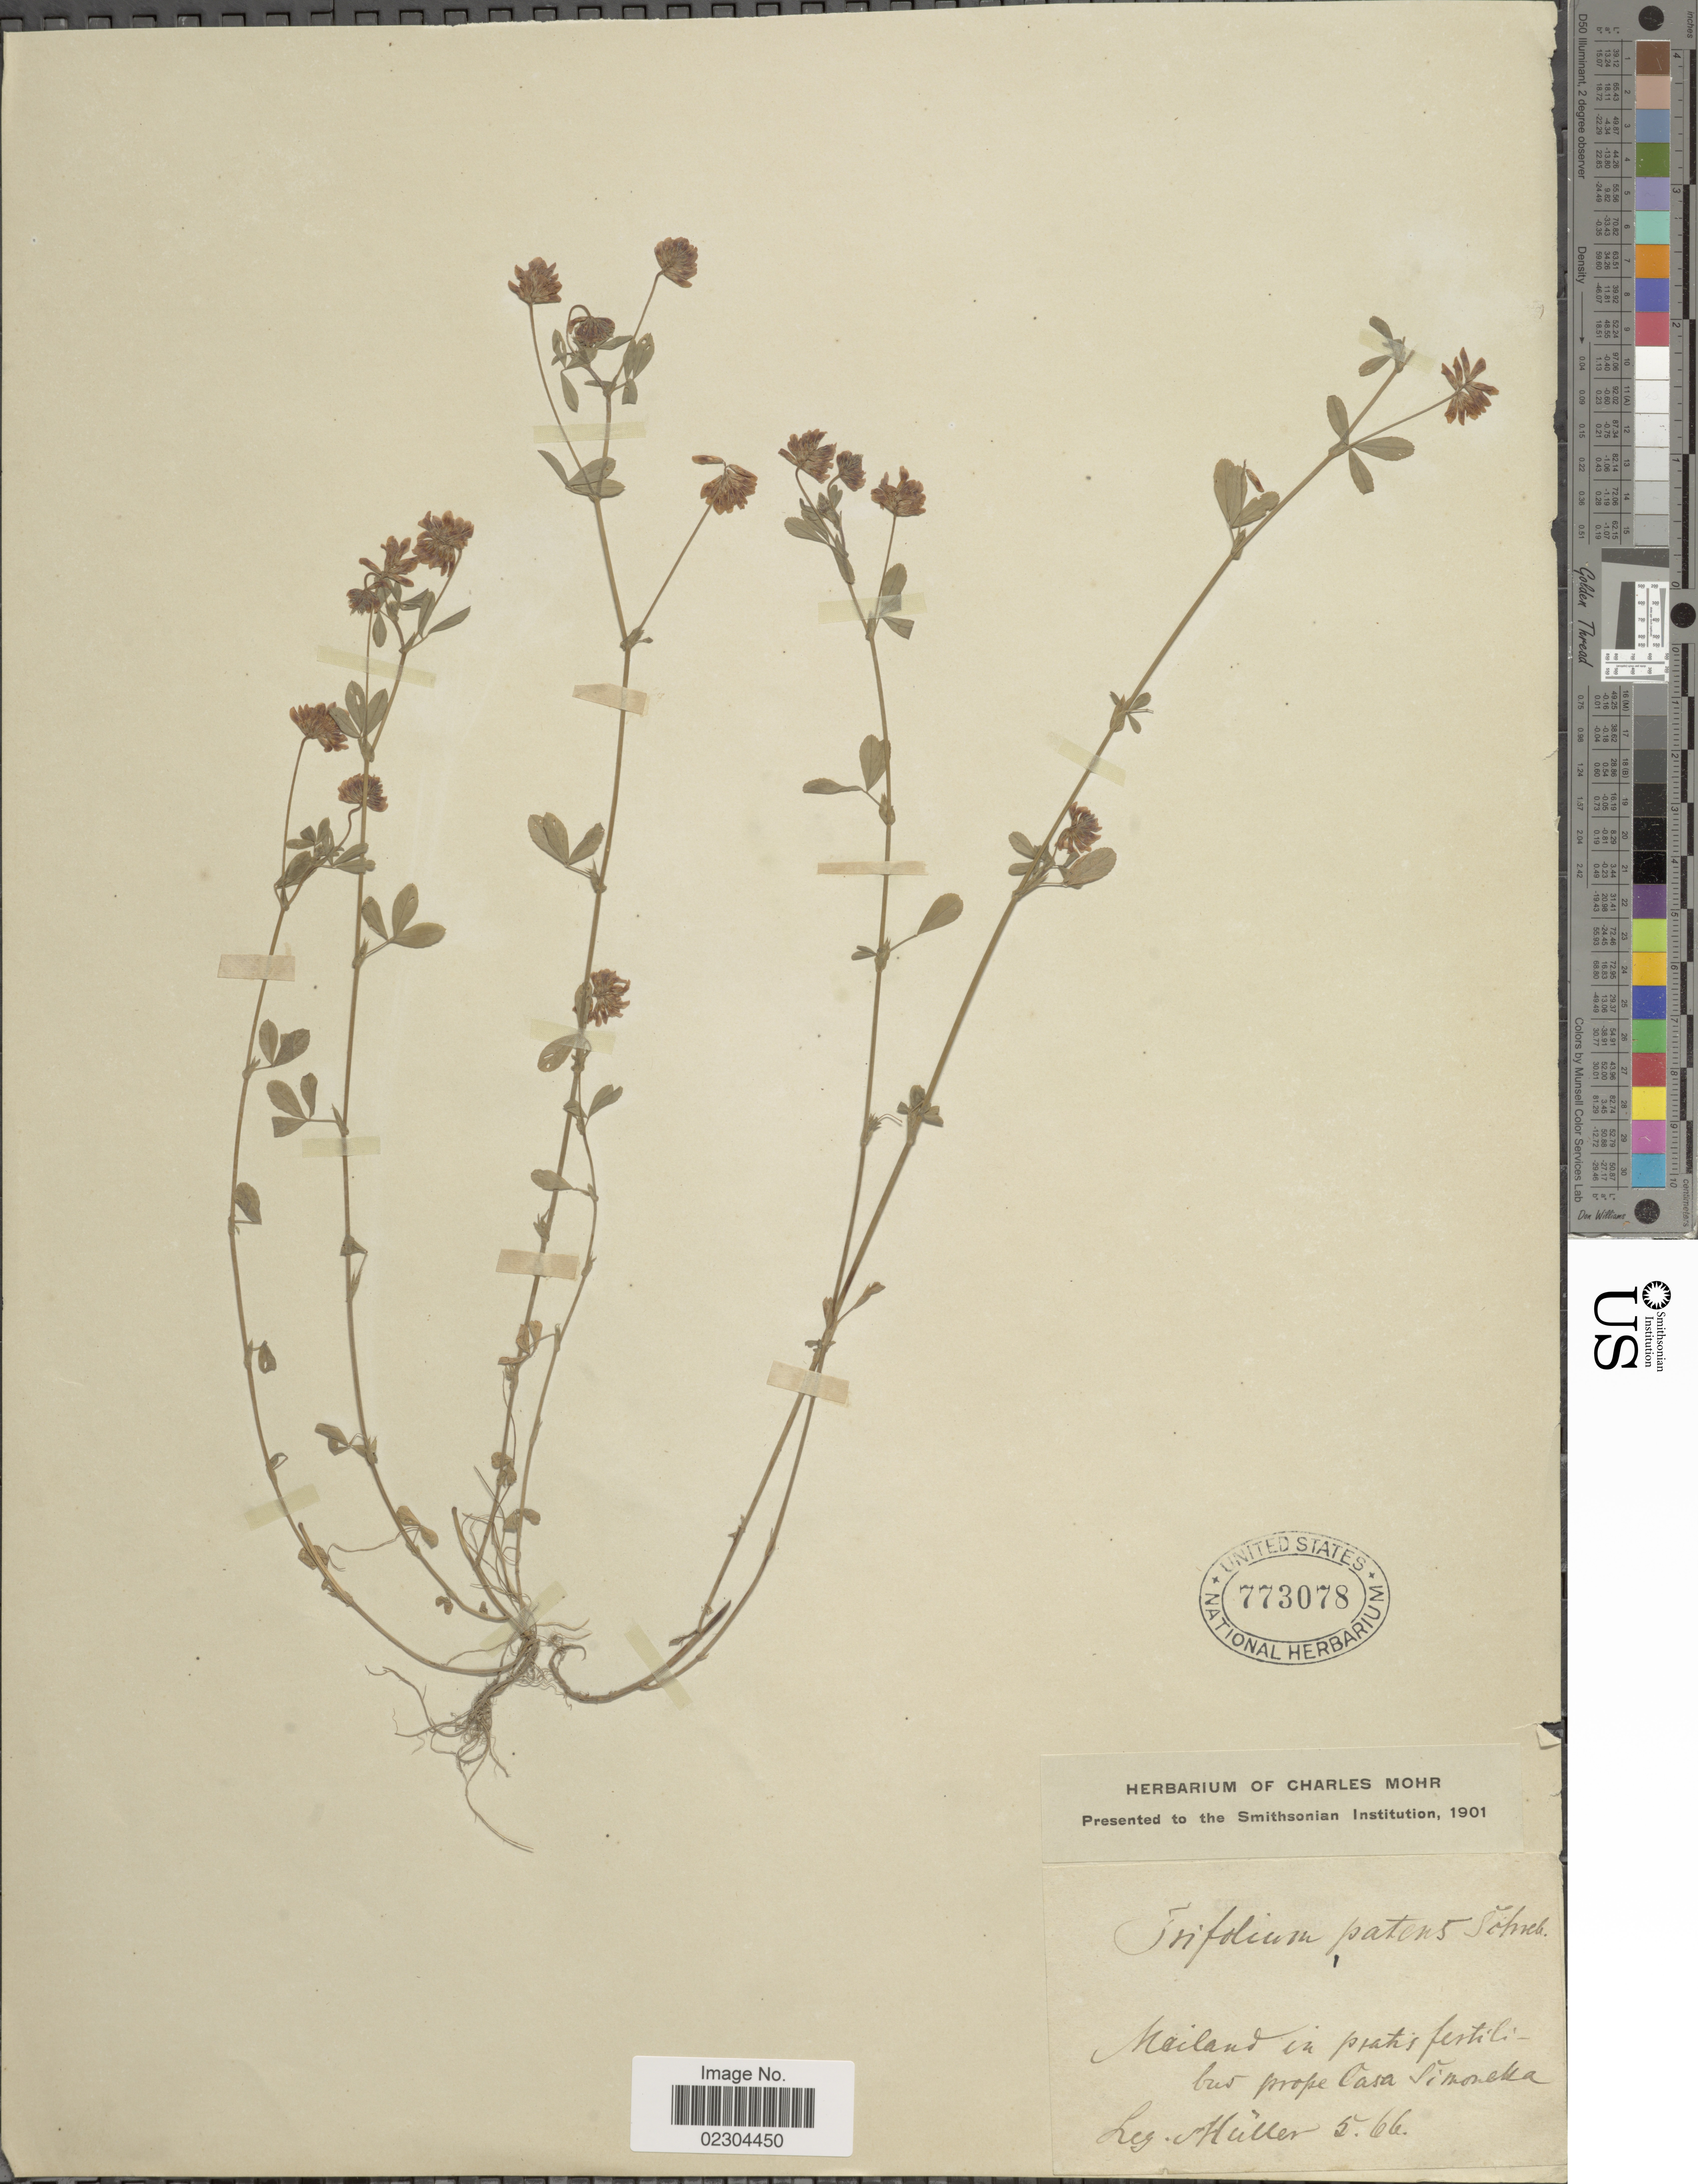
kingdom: Plantae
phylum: Tracheophyta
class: Magnoliopsida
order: Fabales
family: Fabaceae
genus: Trifolium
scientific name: Trifolium patens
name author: Schreb.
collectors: F. Müller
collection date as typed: Transcribed d/m/y: /5/66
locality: Mailand in pratis fertile bus prope Casa Simonella [interpreted]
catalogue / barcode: US 773078